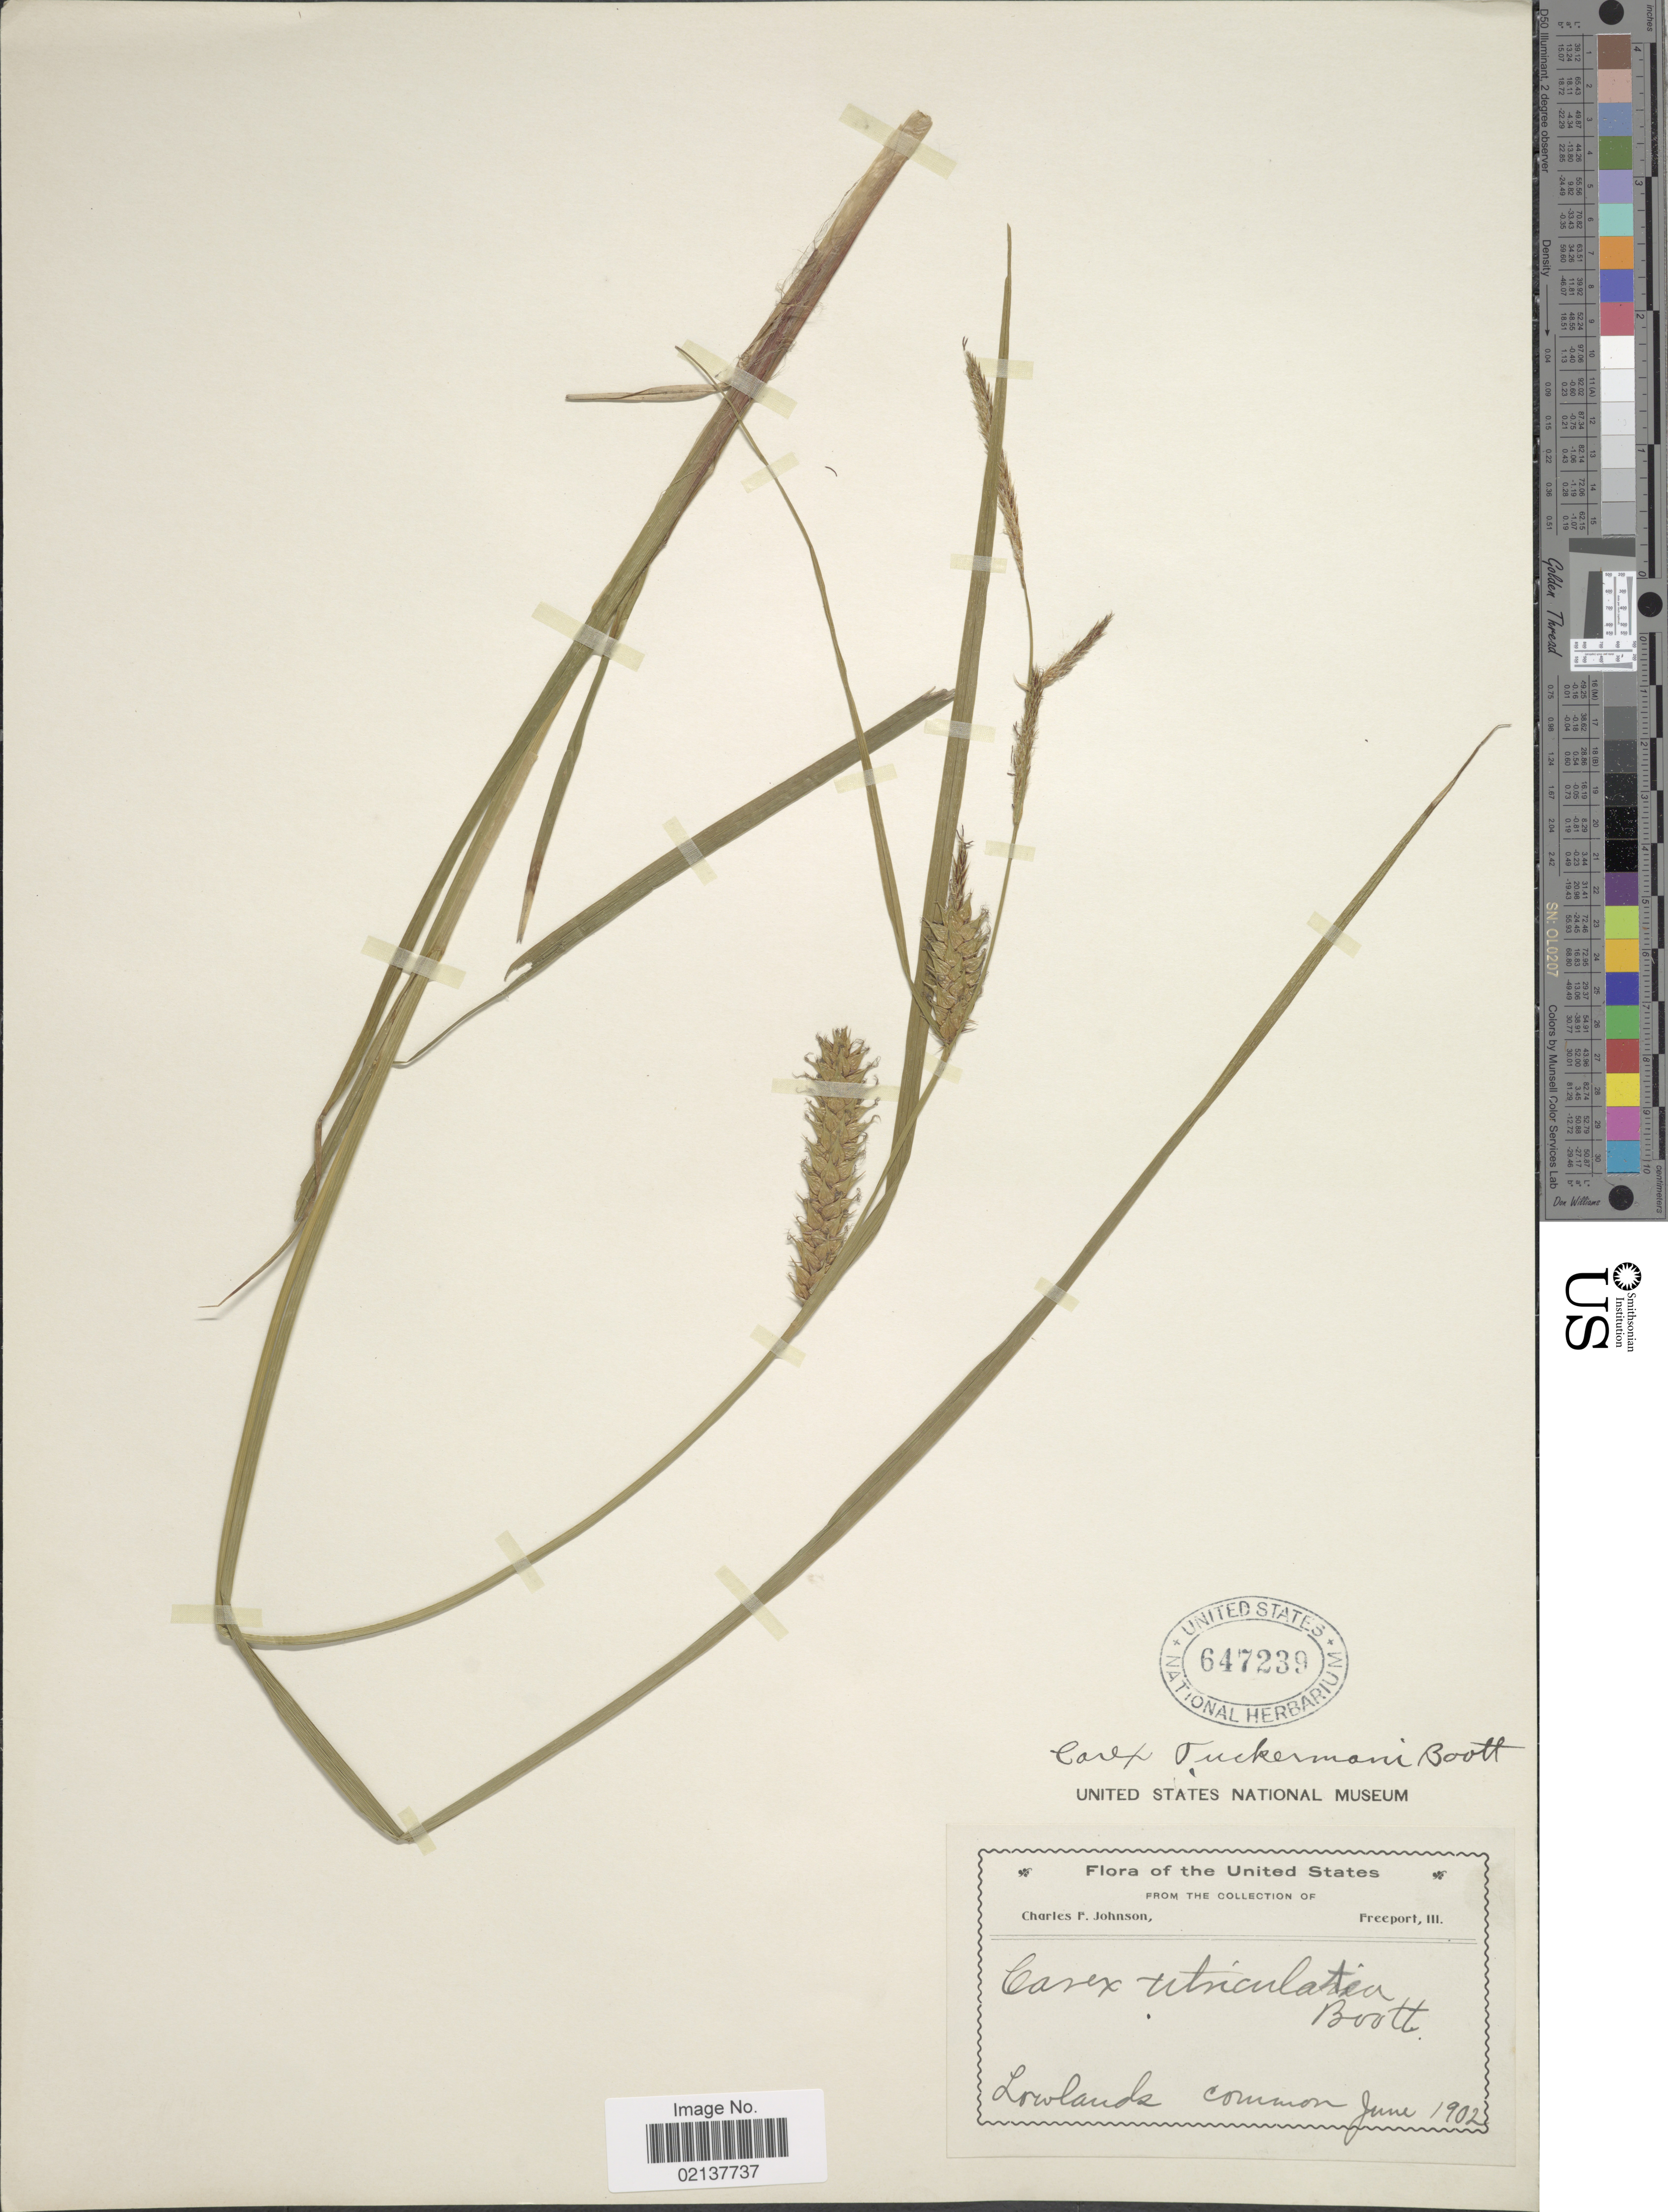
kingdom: Plantae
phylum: Tracheophyta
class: Liliopsida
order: Poales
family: Cyperaceae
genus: Carex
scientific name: Carex tuckermanii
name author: Boott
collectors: C. F. Johnson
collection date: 1902-06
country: United States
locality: Lowlands, Common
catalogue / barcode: US 647239